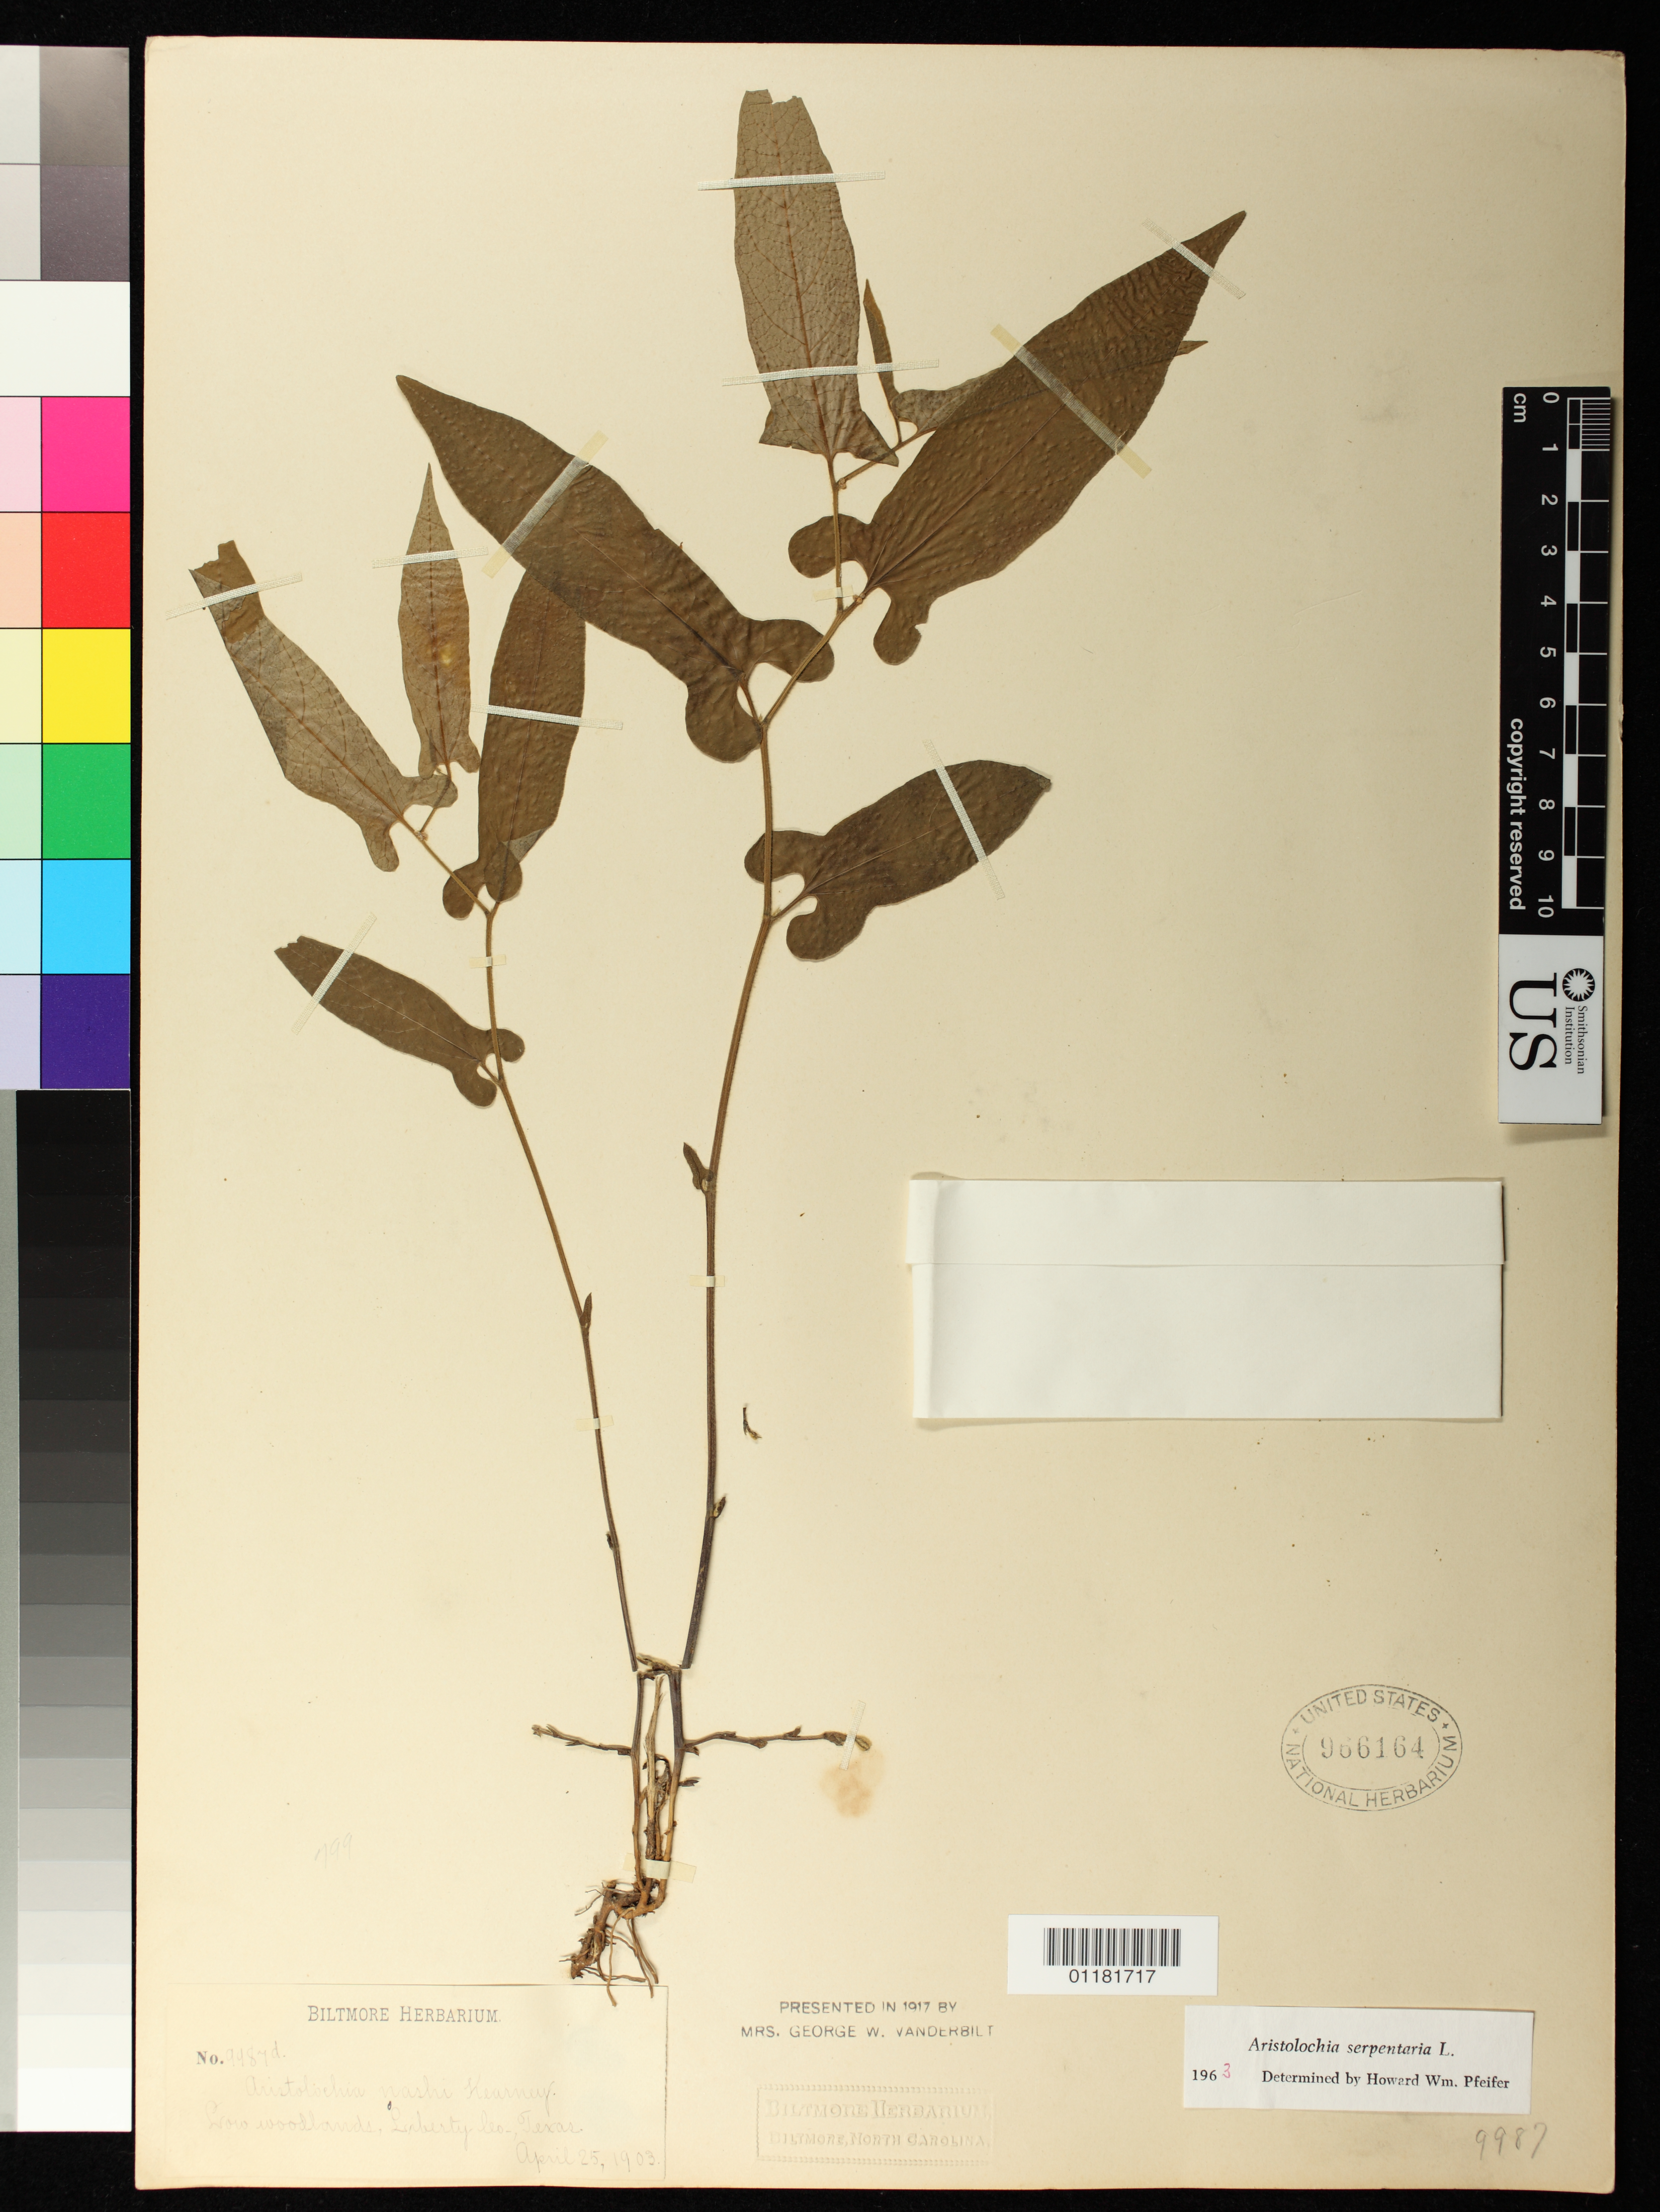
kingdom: Plantae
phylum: Tracheophyta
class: Magnoliopsida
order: Piperales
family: Aristolochiaceae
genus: Aristolochia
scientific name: Aristolochia serpentaria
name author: L.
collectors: ex herb. Biltmore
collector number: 9987d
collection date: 1903-04-25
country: United States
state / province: Texas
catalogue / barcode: US 966164